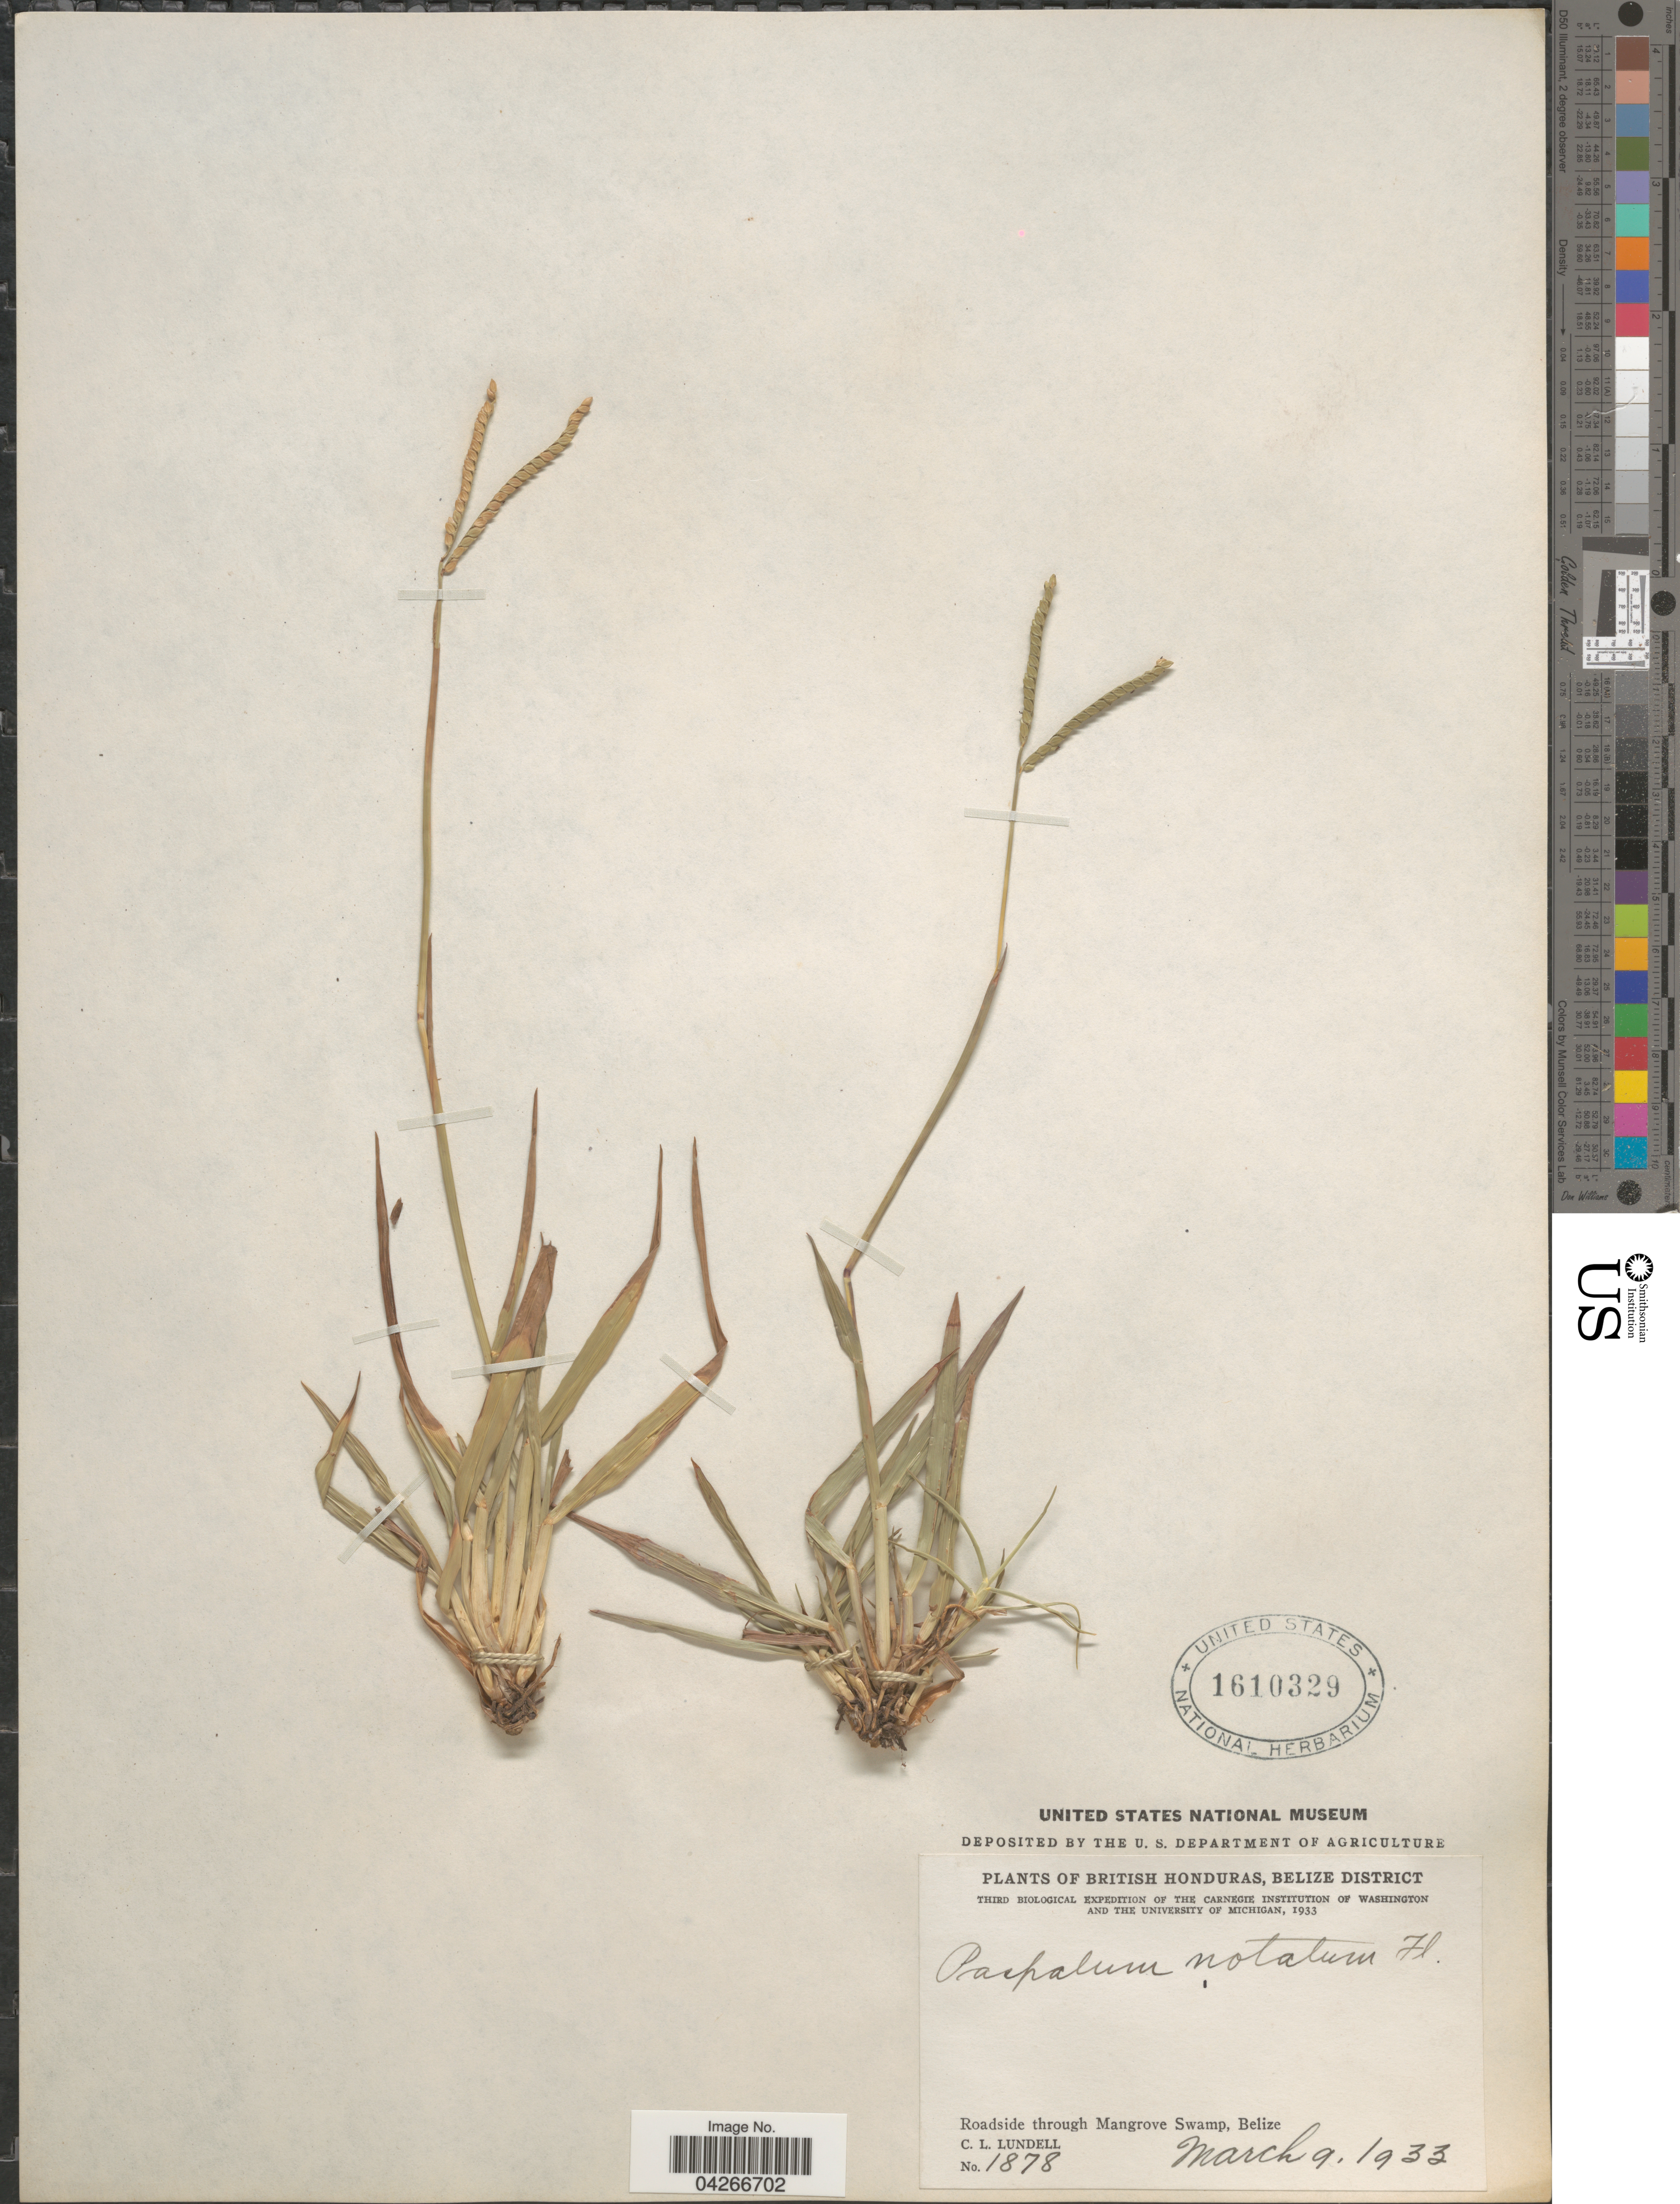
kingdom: Plantae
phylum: Tracheophyta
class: Liliopsida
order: Poales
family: Poaceae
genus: Paspalum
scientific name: Paspalum minus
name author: E. Fourn.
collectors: C. L. Lundell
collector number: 1878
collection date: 1933-03-09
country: Belize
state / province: Belize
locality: British Honduras, Belize District. Third Biological Expedition. Roadside through Mangrove Swamp.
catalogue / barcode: US 1610329